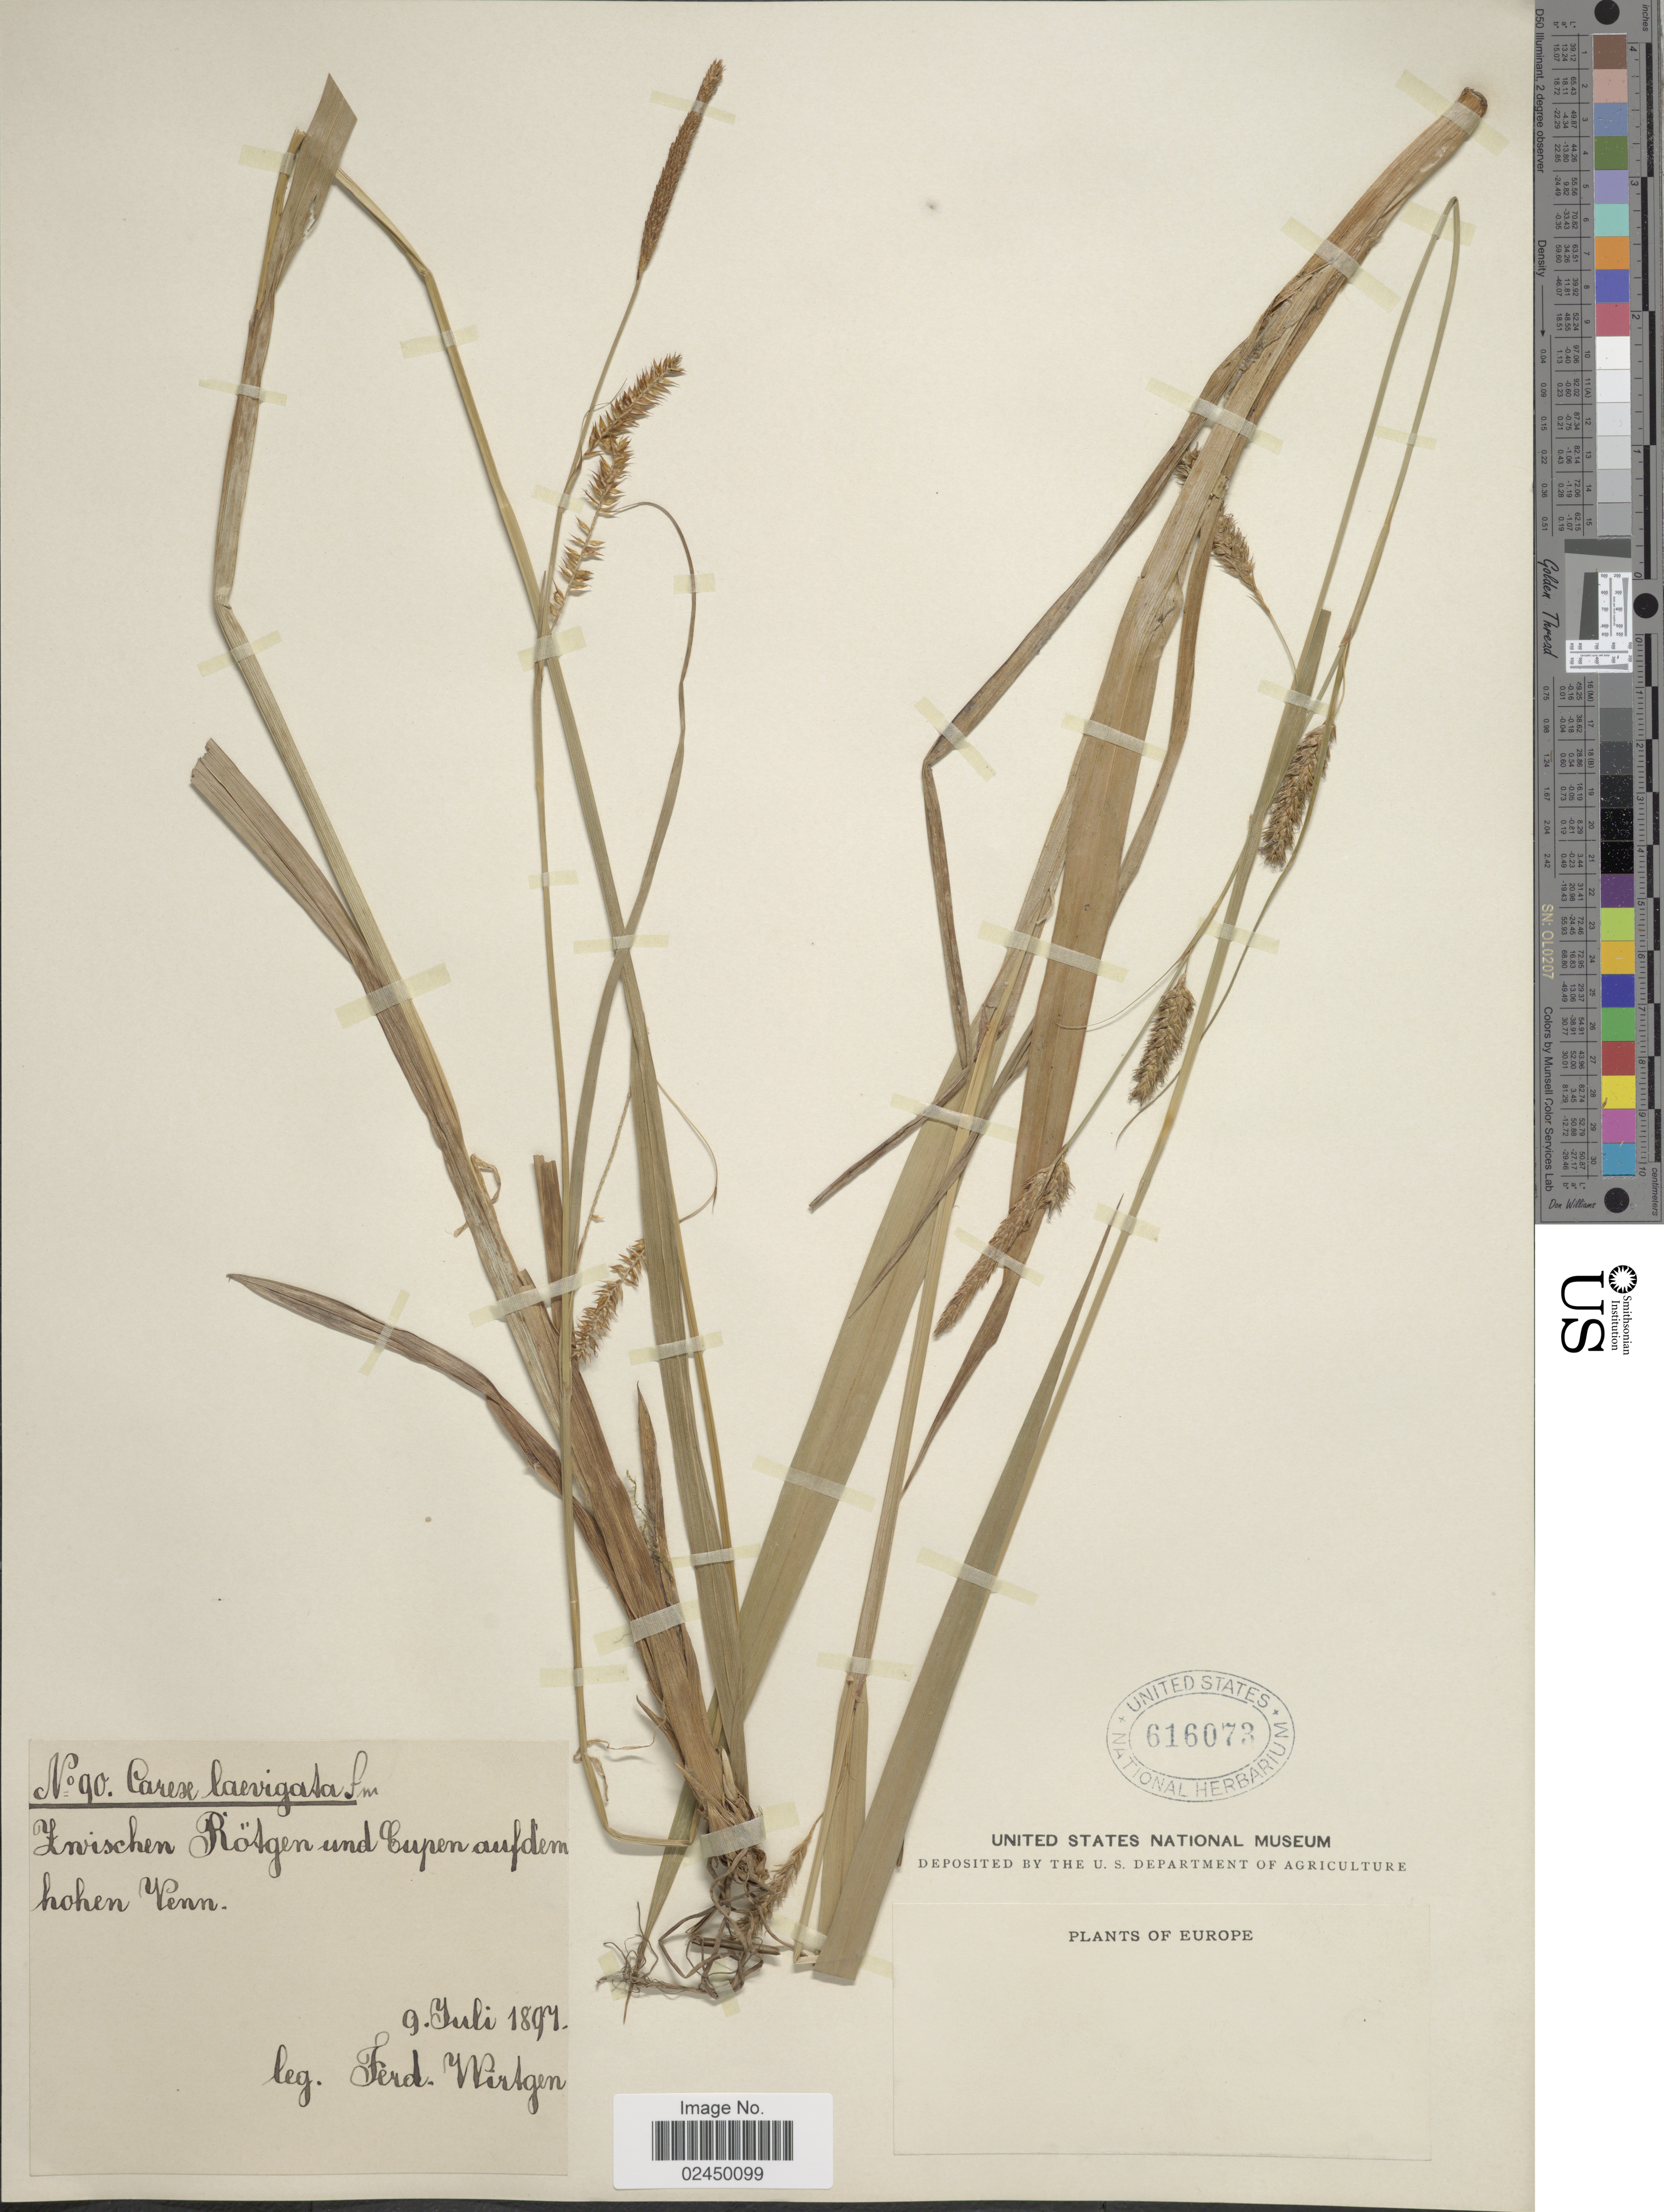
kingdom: Plantae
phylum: Tracheophyta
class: Liliopsida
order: Poales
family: Cyperaceae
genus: Carex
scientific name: Carex laevigata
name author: Sm.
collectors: F. Wirtgen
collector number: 90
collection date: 1897-07-09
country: Germany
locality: Zwischen Rötgen und Cupen auf dem hohen Venn.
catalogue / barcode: US 616073